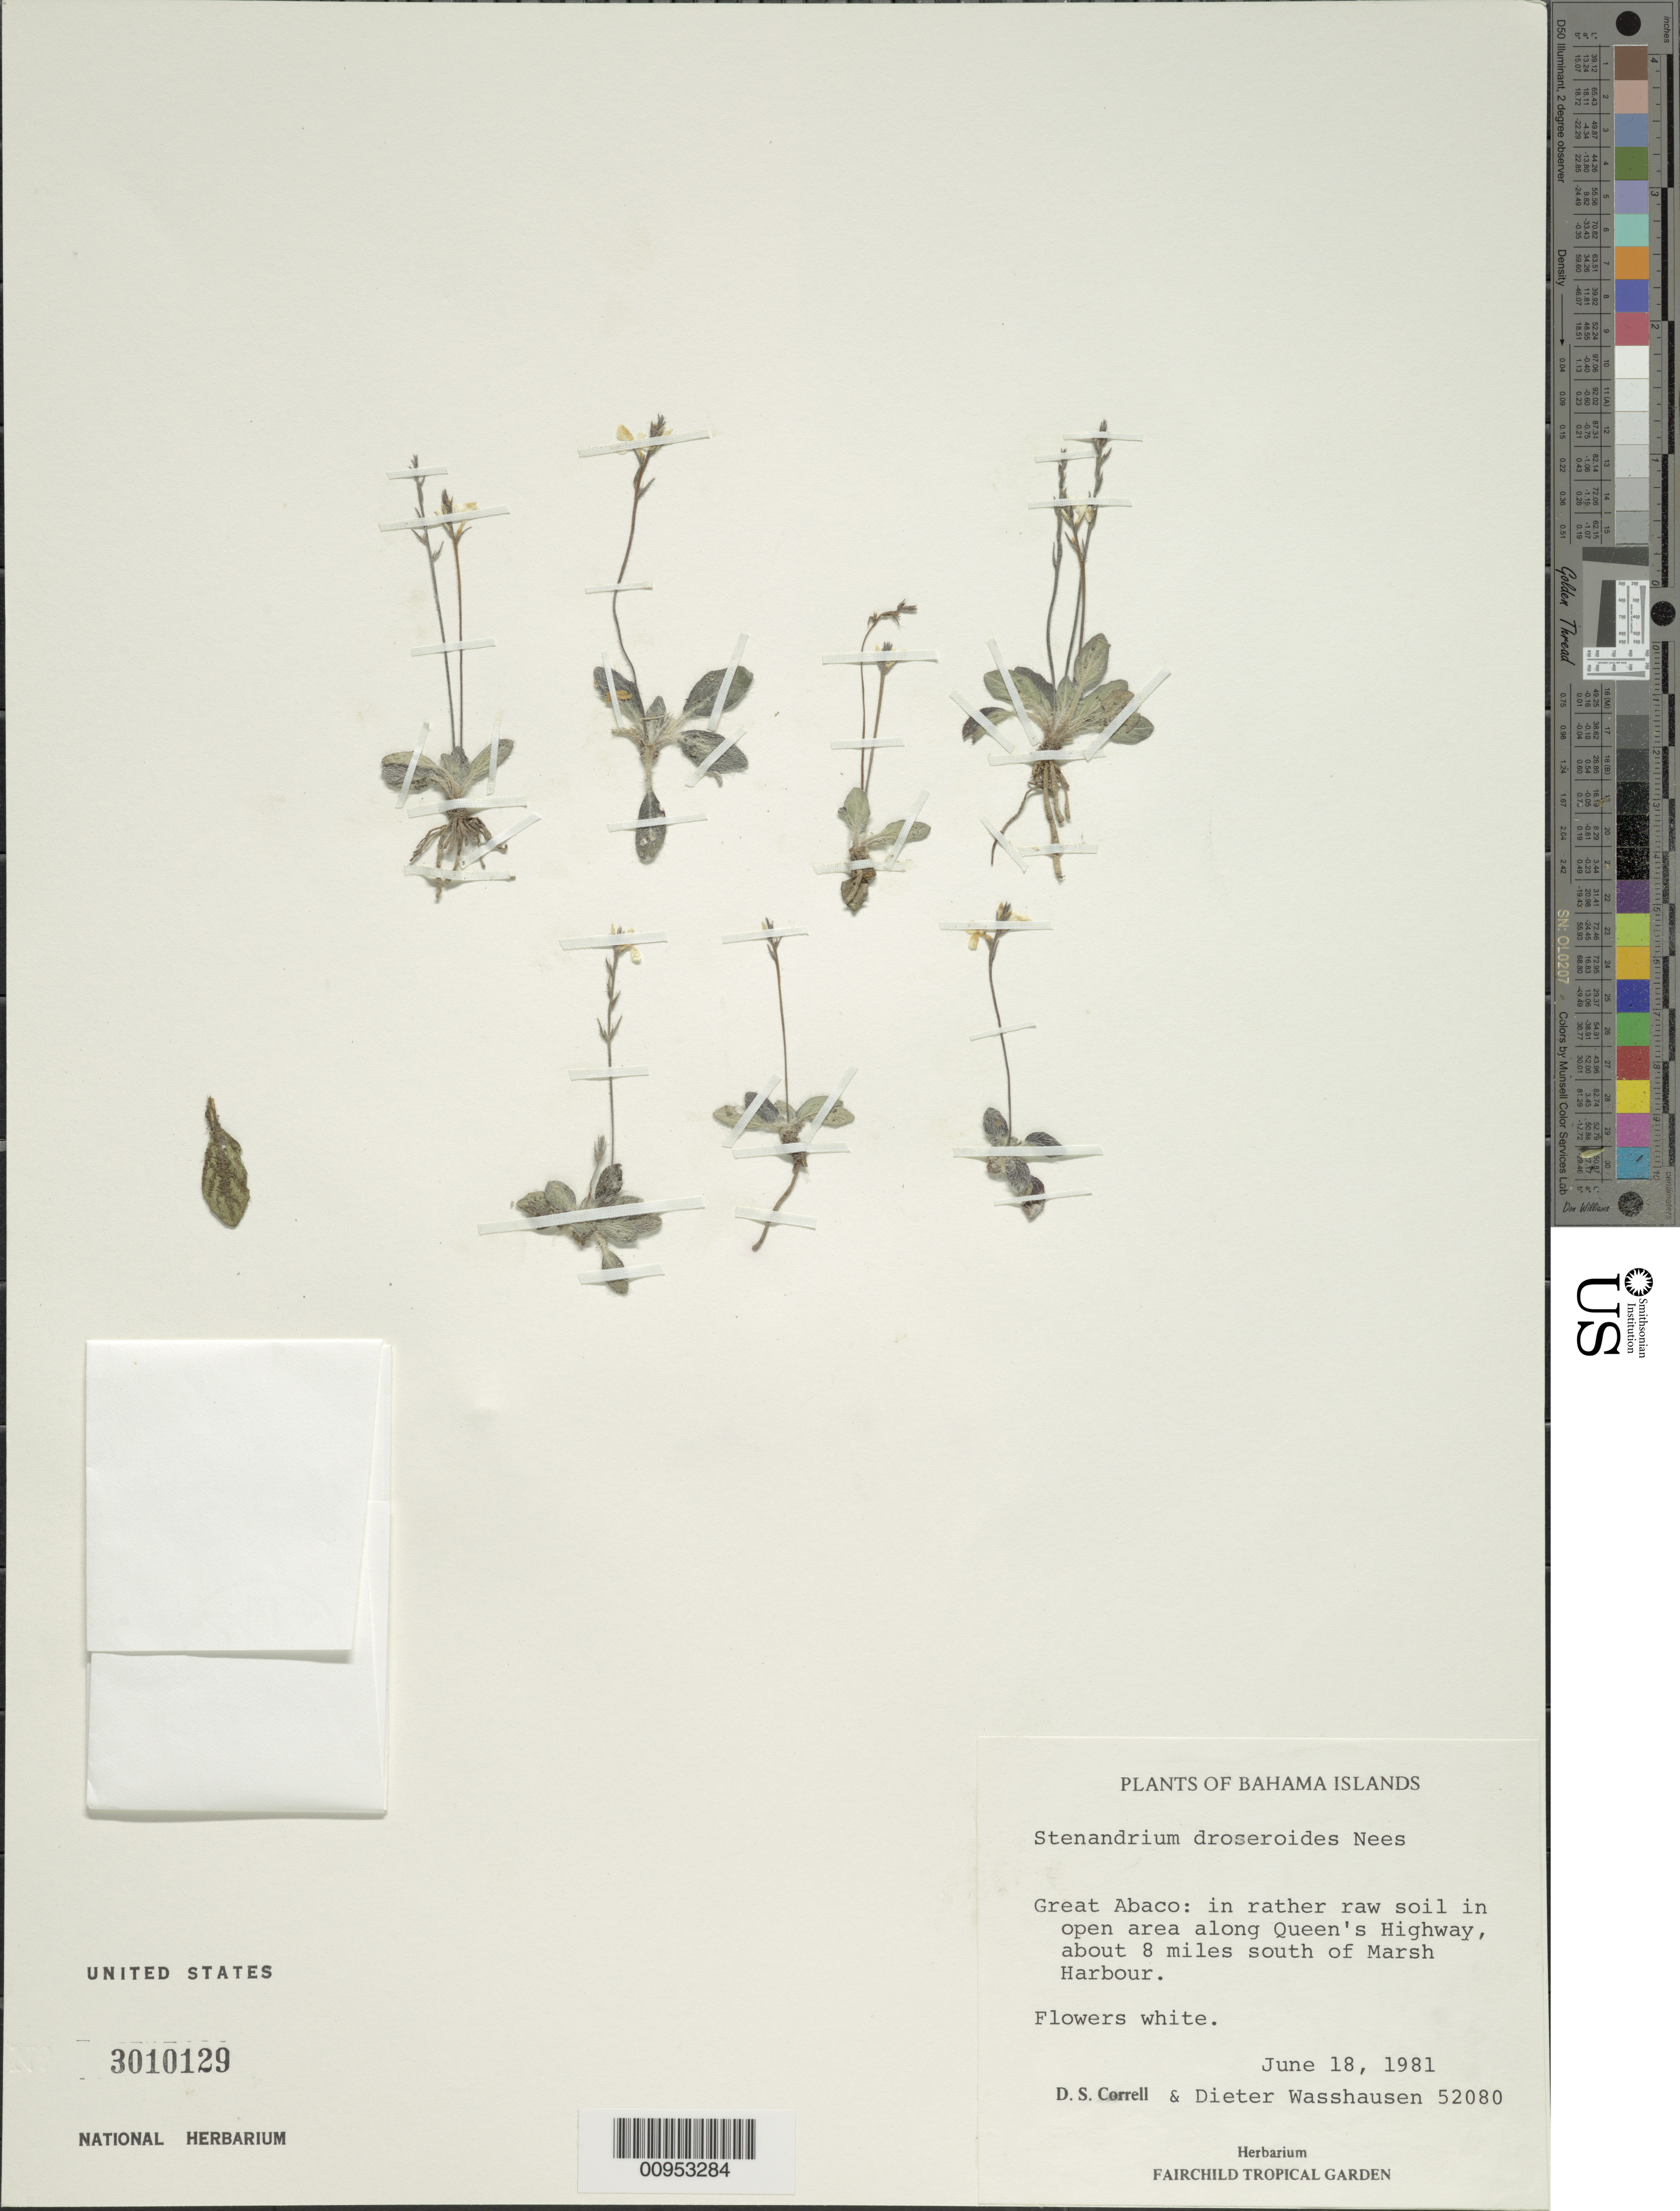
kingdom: Plantae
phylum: Tracheophyta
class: Magnoliopsida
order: Lamiales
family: Acanthaceae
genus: Stenandrium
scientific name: Stenandrium droseroides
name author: Nees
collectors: D. S. Correll & D. C. Wasshausen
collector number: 52080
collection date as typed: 18 Jun 1981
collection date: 1981-06-18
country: Bahamas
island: Great Abaco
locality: Queen's Highway, about 8 miles south of Marsh Harbour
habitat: In rather raw soil in open area along highway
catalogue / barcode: US 3010129